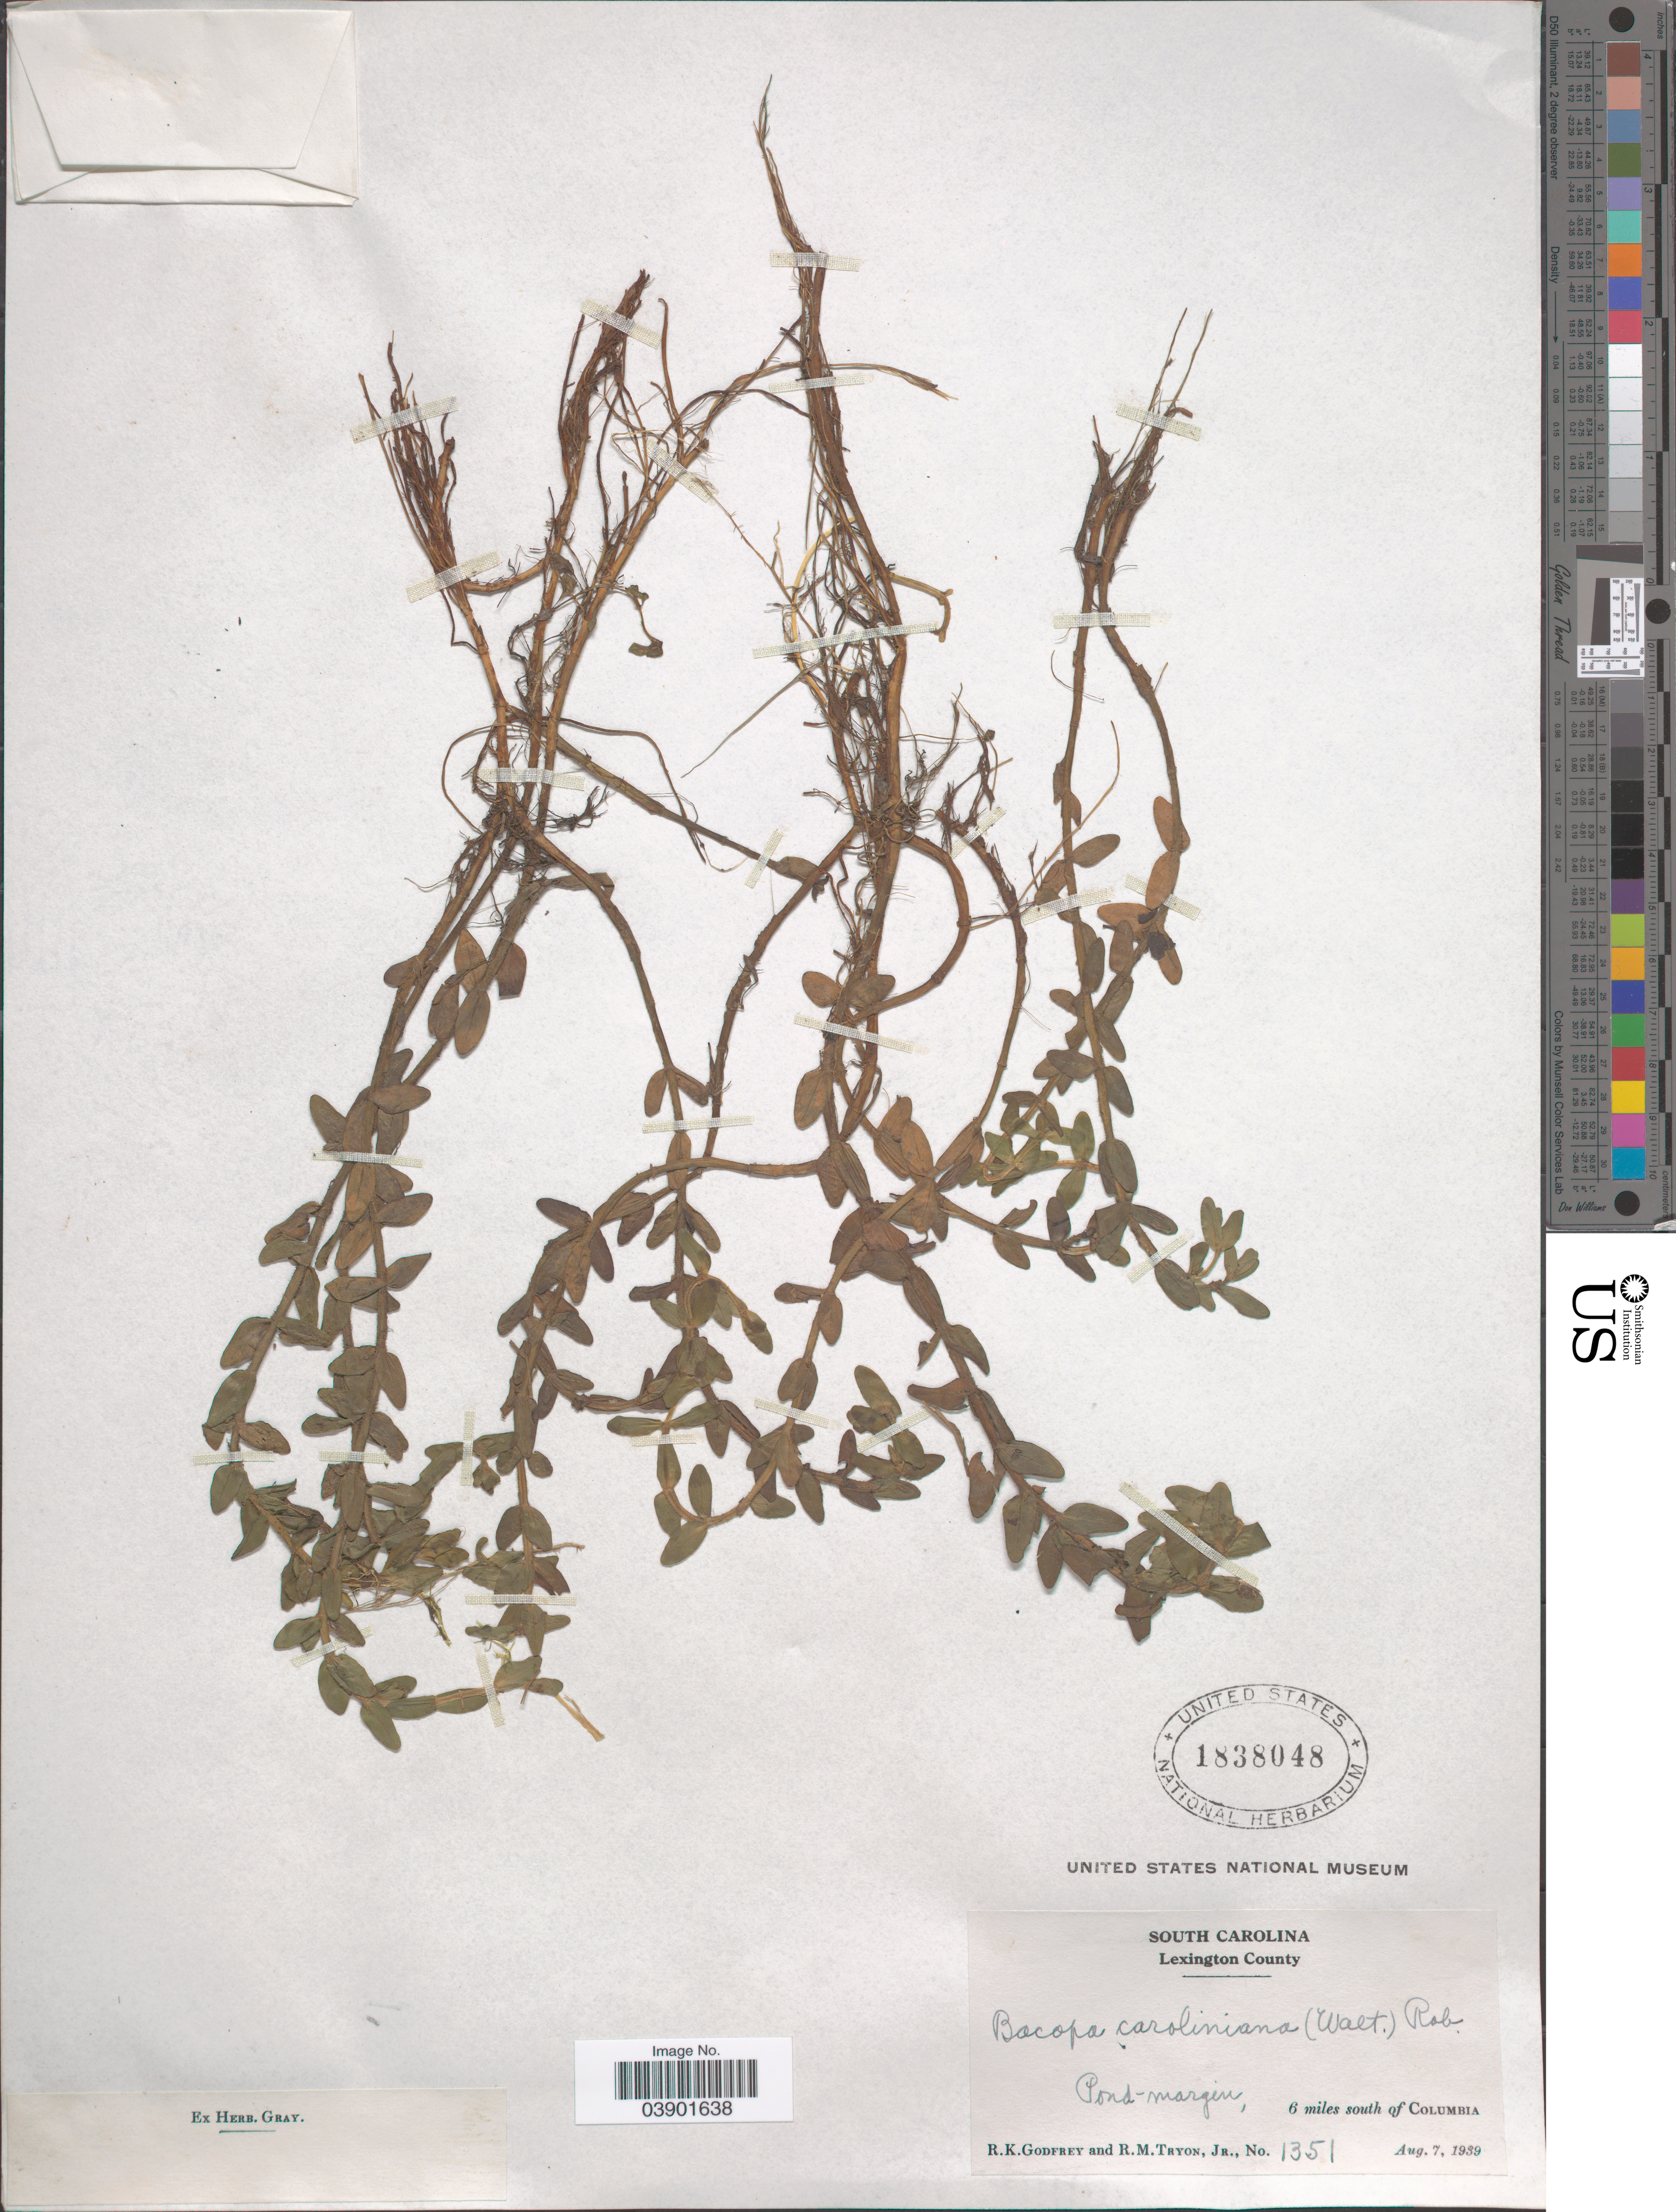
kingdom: Plantae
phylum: Tracheophyta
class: Magnoliopsida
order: Lamiales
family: Plantaginaceae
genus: Bacopa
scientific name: Bacopa caroliniana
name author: (Walter) B.L. Rob.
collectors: R. K. Godfrey & R. Tryon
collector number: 1351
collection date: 1939-08-07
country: United States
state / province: South Carolina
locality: Lexington County. 6 miles south of Columbia.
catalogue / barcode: US 1838048